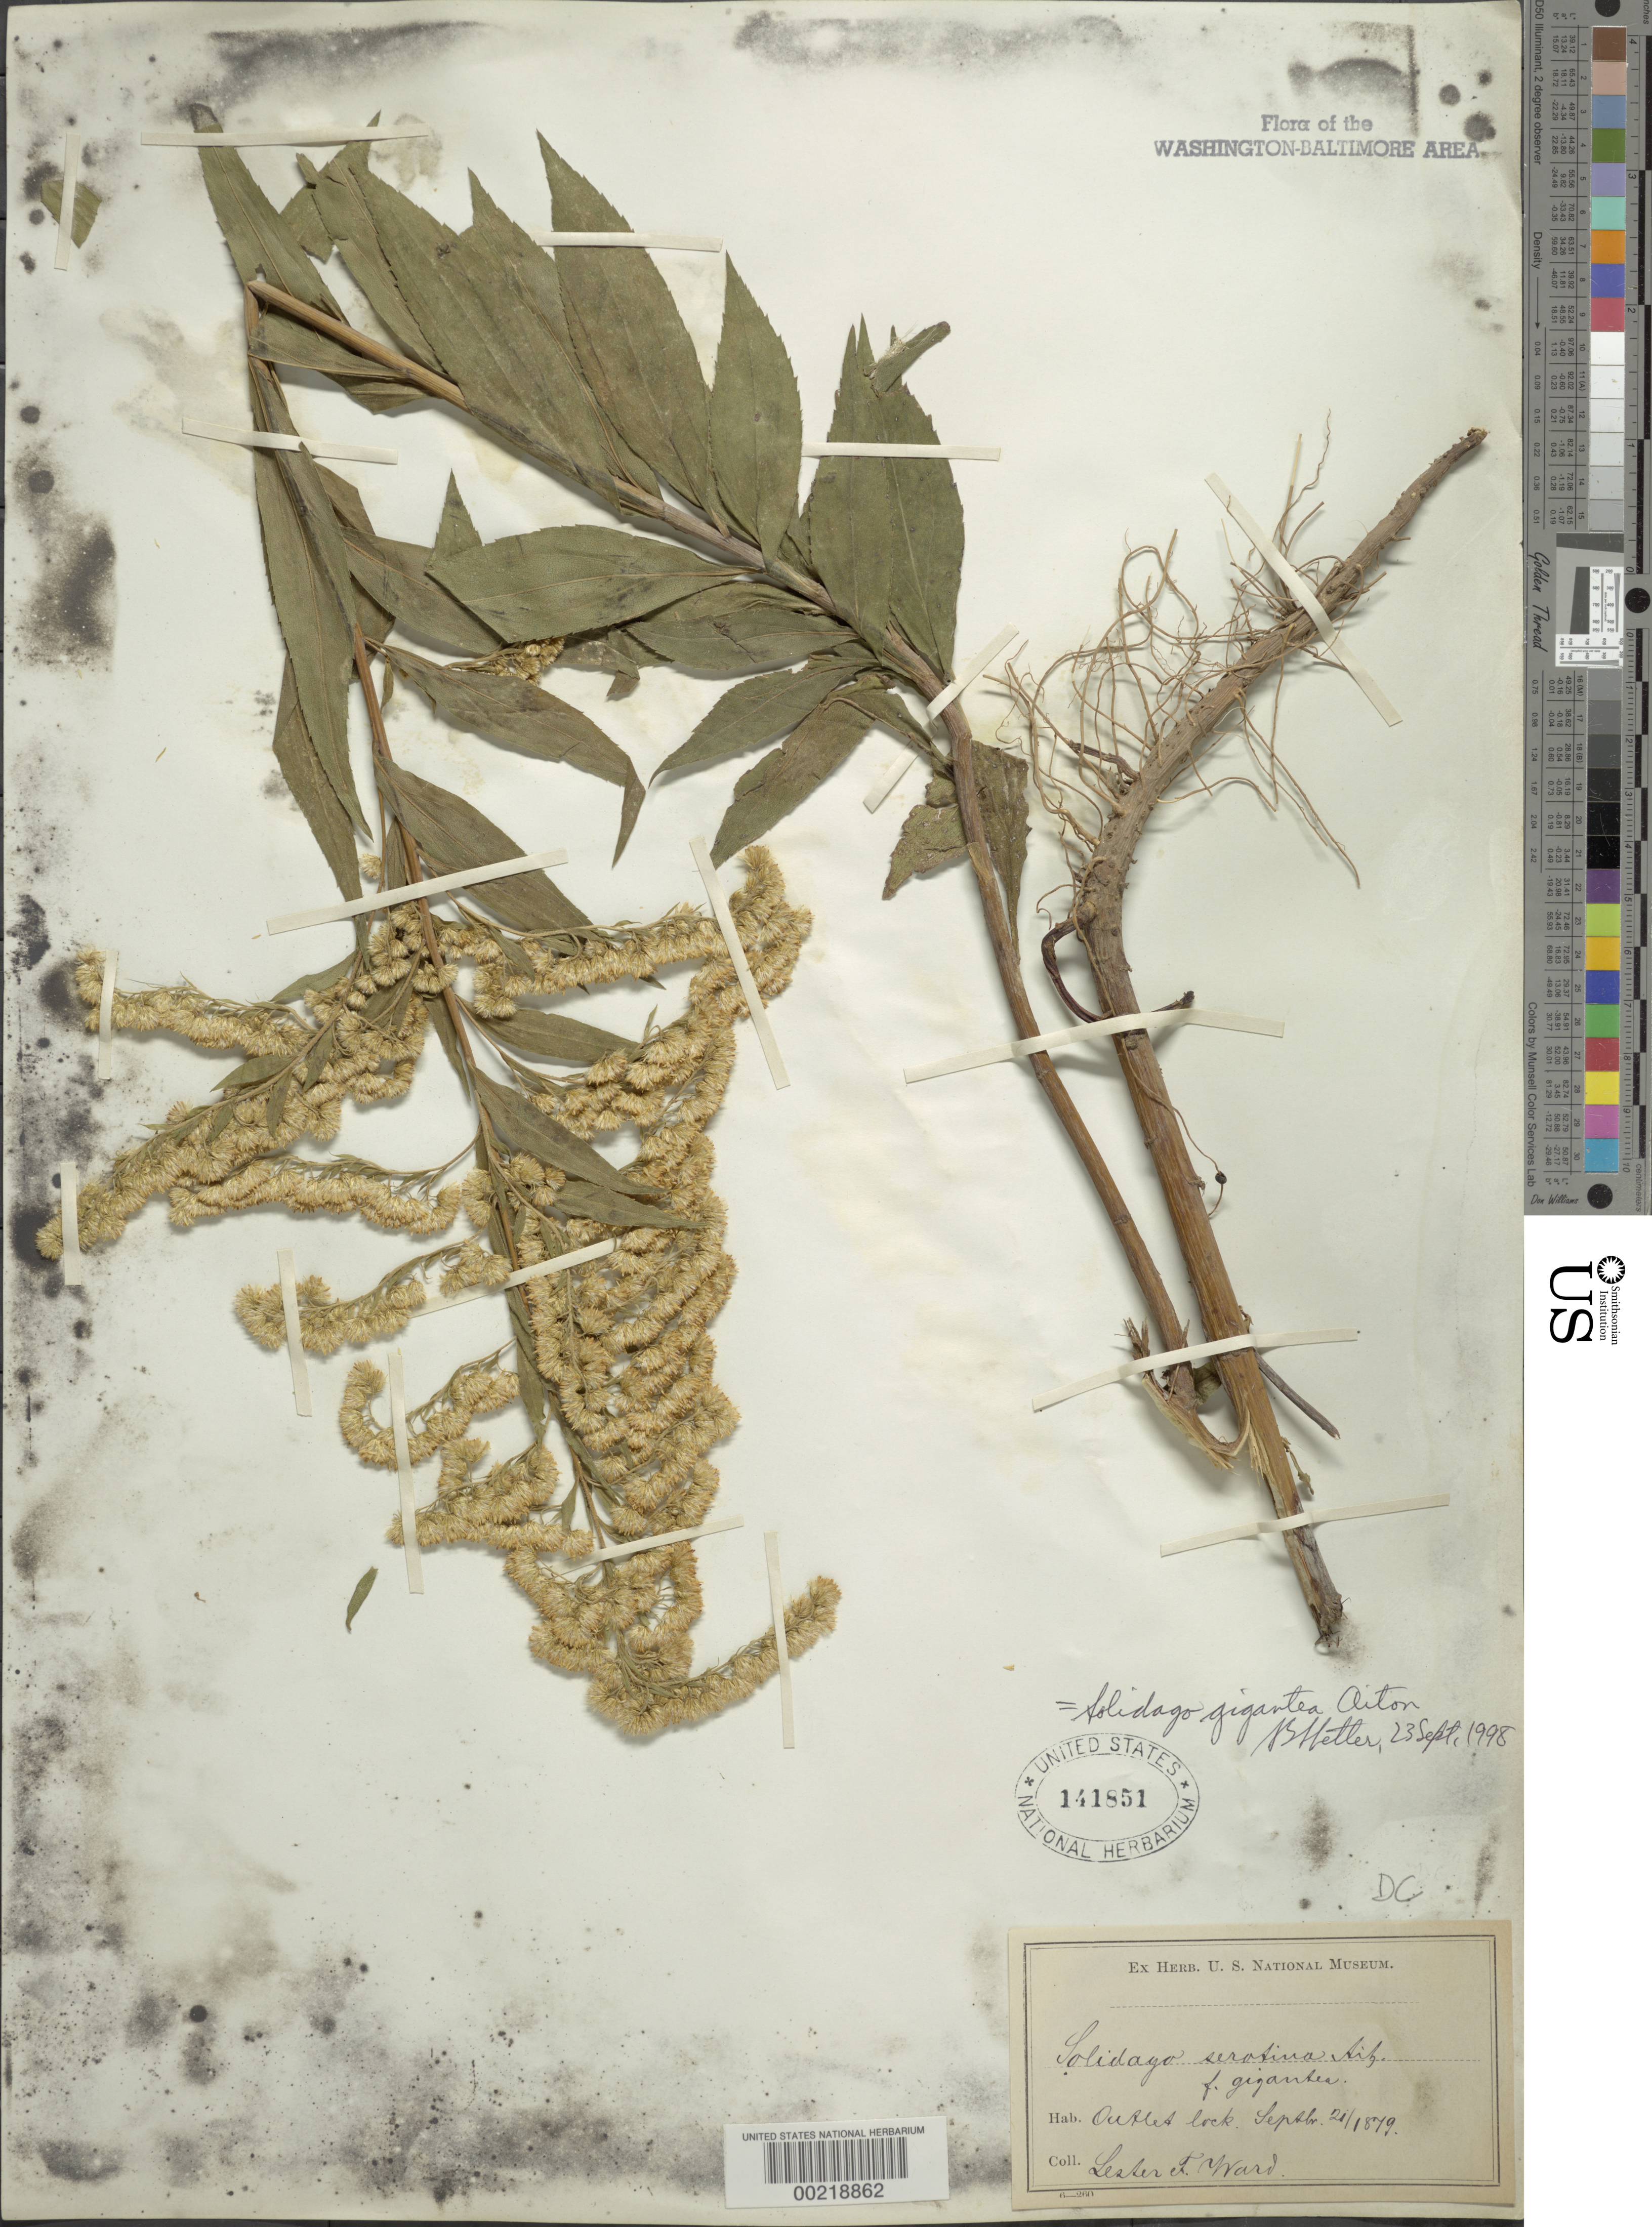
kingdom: Plantae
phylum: Tracheophyta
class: Magnoliopsida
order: Asterales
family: Asteraceae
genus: Solidago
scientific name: Solidago gigantea var. leiophylla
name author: Fernald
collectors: L. F. Ward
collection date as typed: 21 Sep 1879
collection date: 1879-09-21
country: United States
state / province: Maryland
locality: Outlet Lock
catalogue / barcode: US 141851